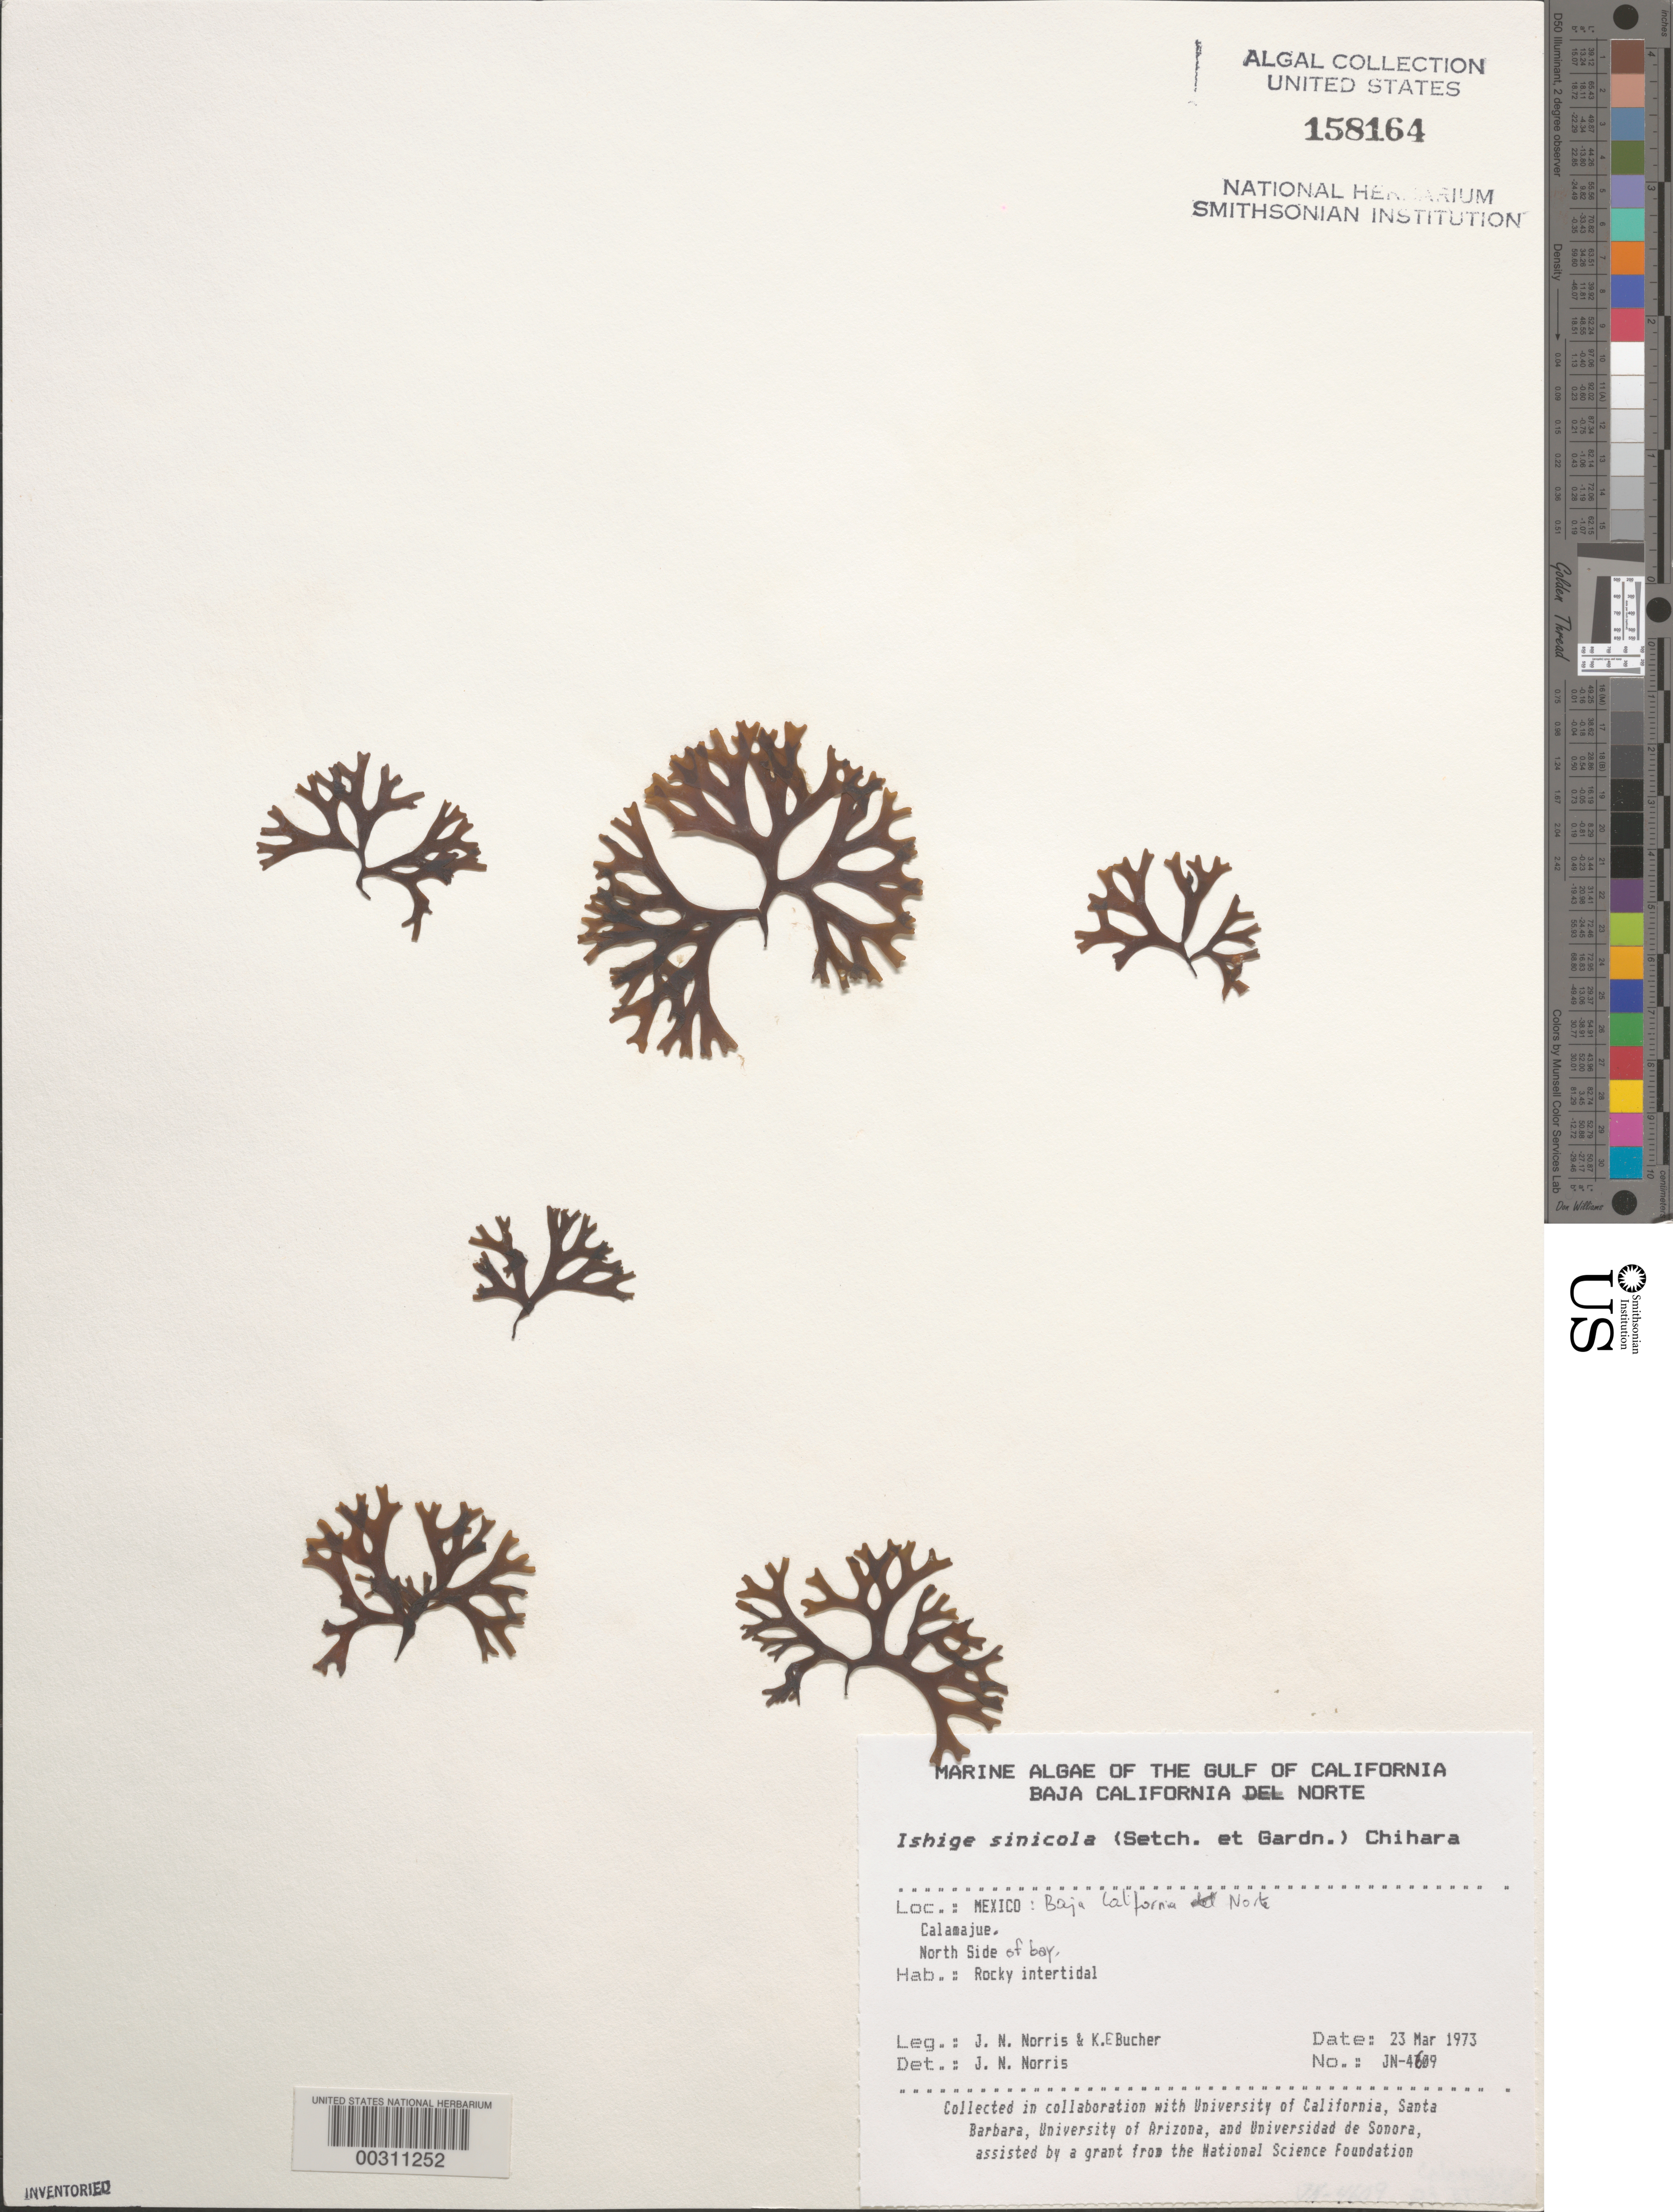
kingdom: Chromista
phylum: Ochrophyta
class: Phaeophyceae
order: Ishigeales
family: Ishigeaceae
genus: Ishige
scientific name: Ishige sinicola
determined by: Norris, James N.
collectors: J. N. Norris & K. E. Bucher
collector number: JN-4609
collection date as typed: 23 Mar 1973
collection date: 1973-03-23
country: Mexico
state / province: Baja California Norte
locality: Calamajue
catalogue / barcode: US 158164